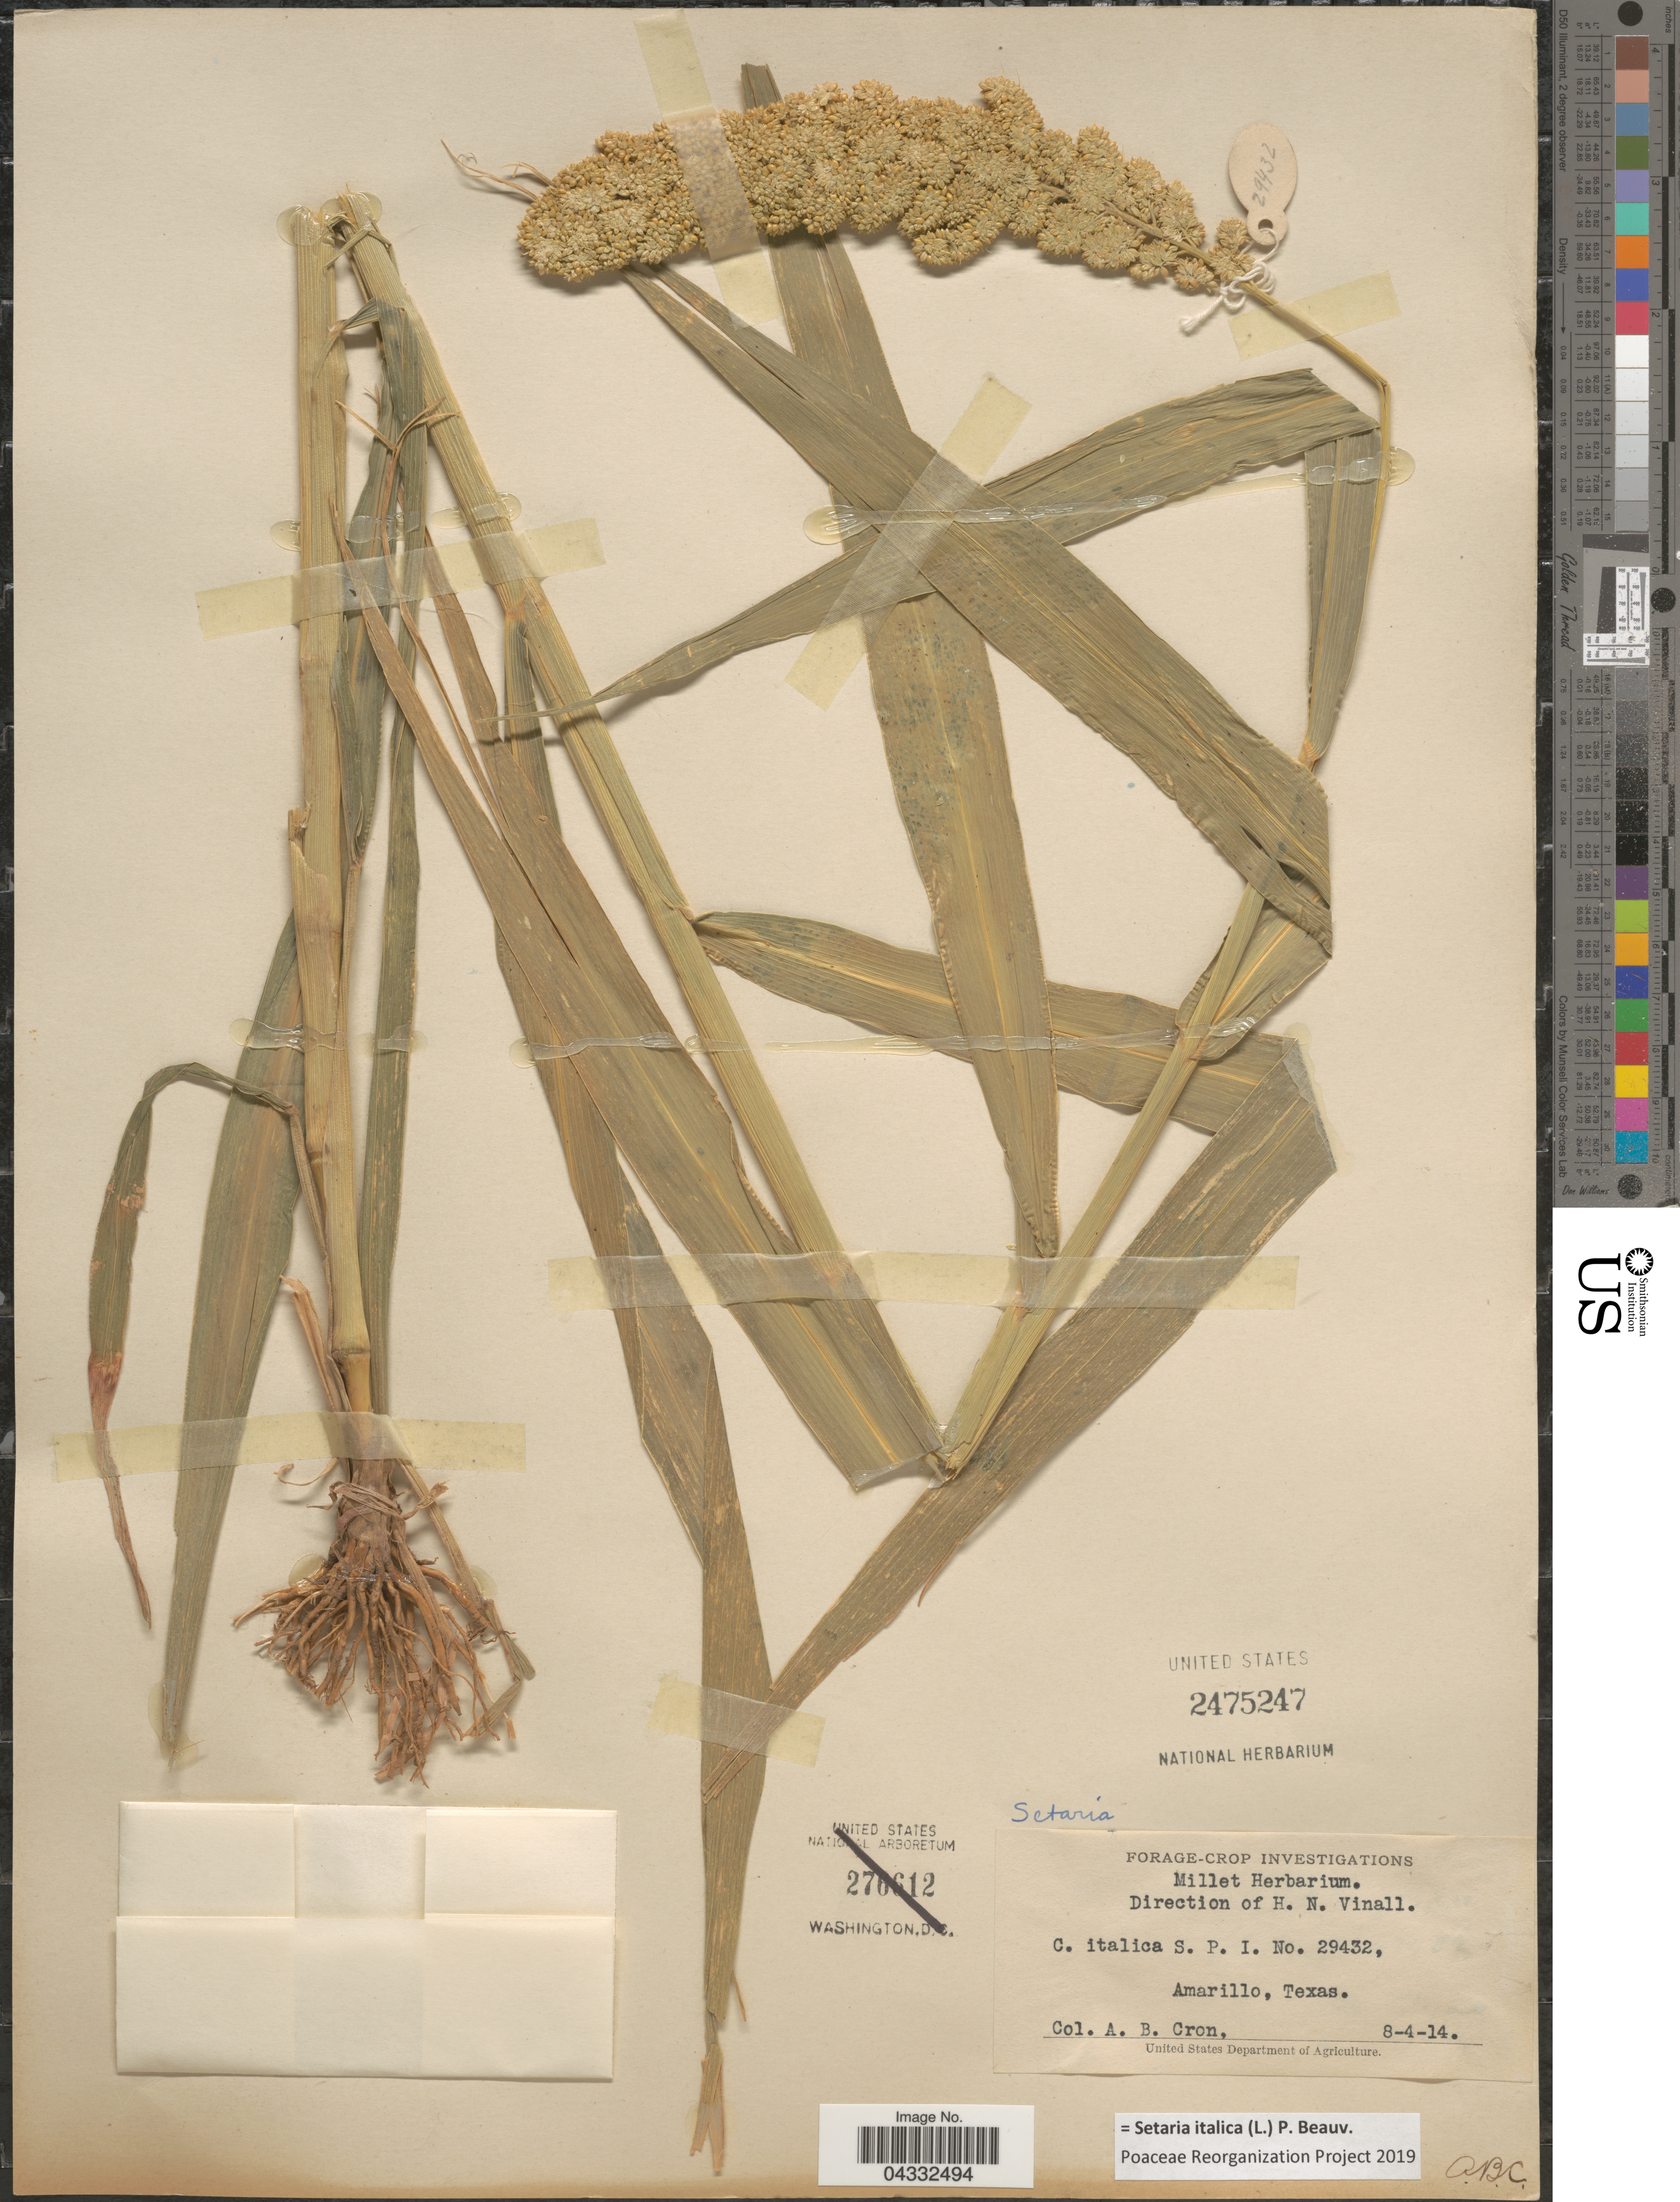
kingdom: Plantae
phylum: Tracheophyta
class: Liliopsida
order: Poales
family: Poaceae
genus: Setaria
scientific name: Setaria italica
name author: (L.) P. Beauv.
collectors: A. Cron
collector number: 29432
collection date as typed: Transcribed d/m/y: 4/8/14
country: United States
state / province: Texas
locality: Amarillo.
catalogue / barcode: US 2475247